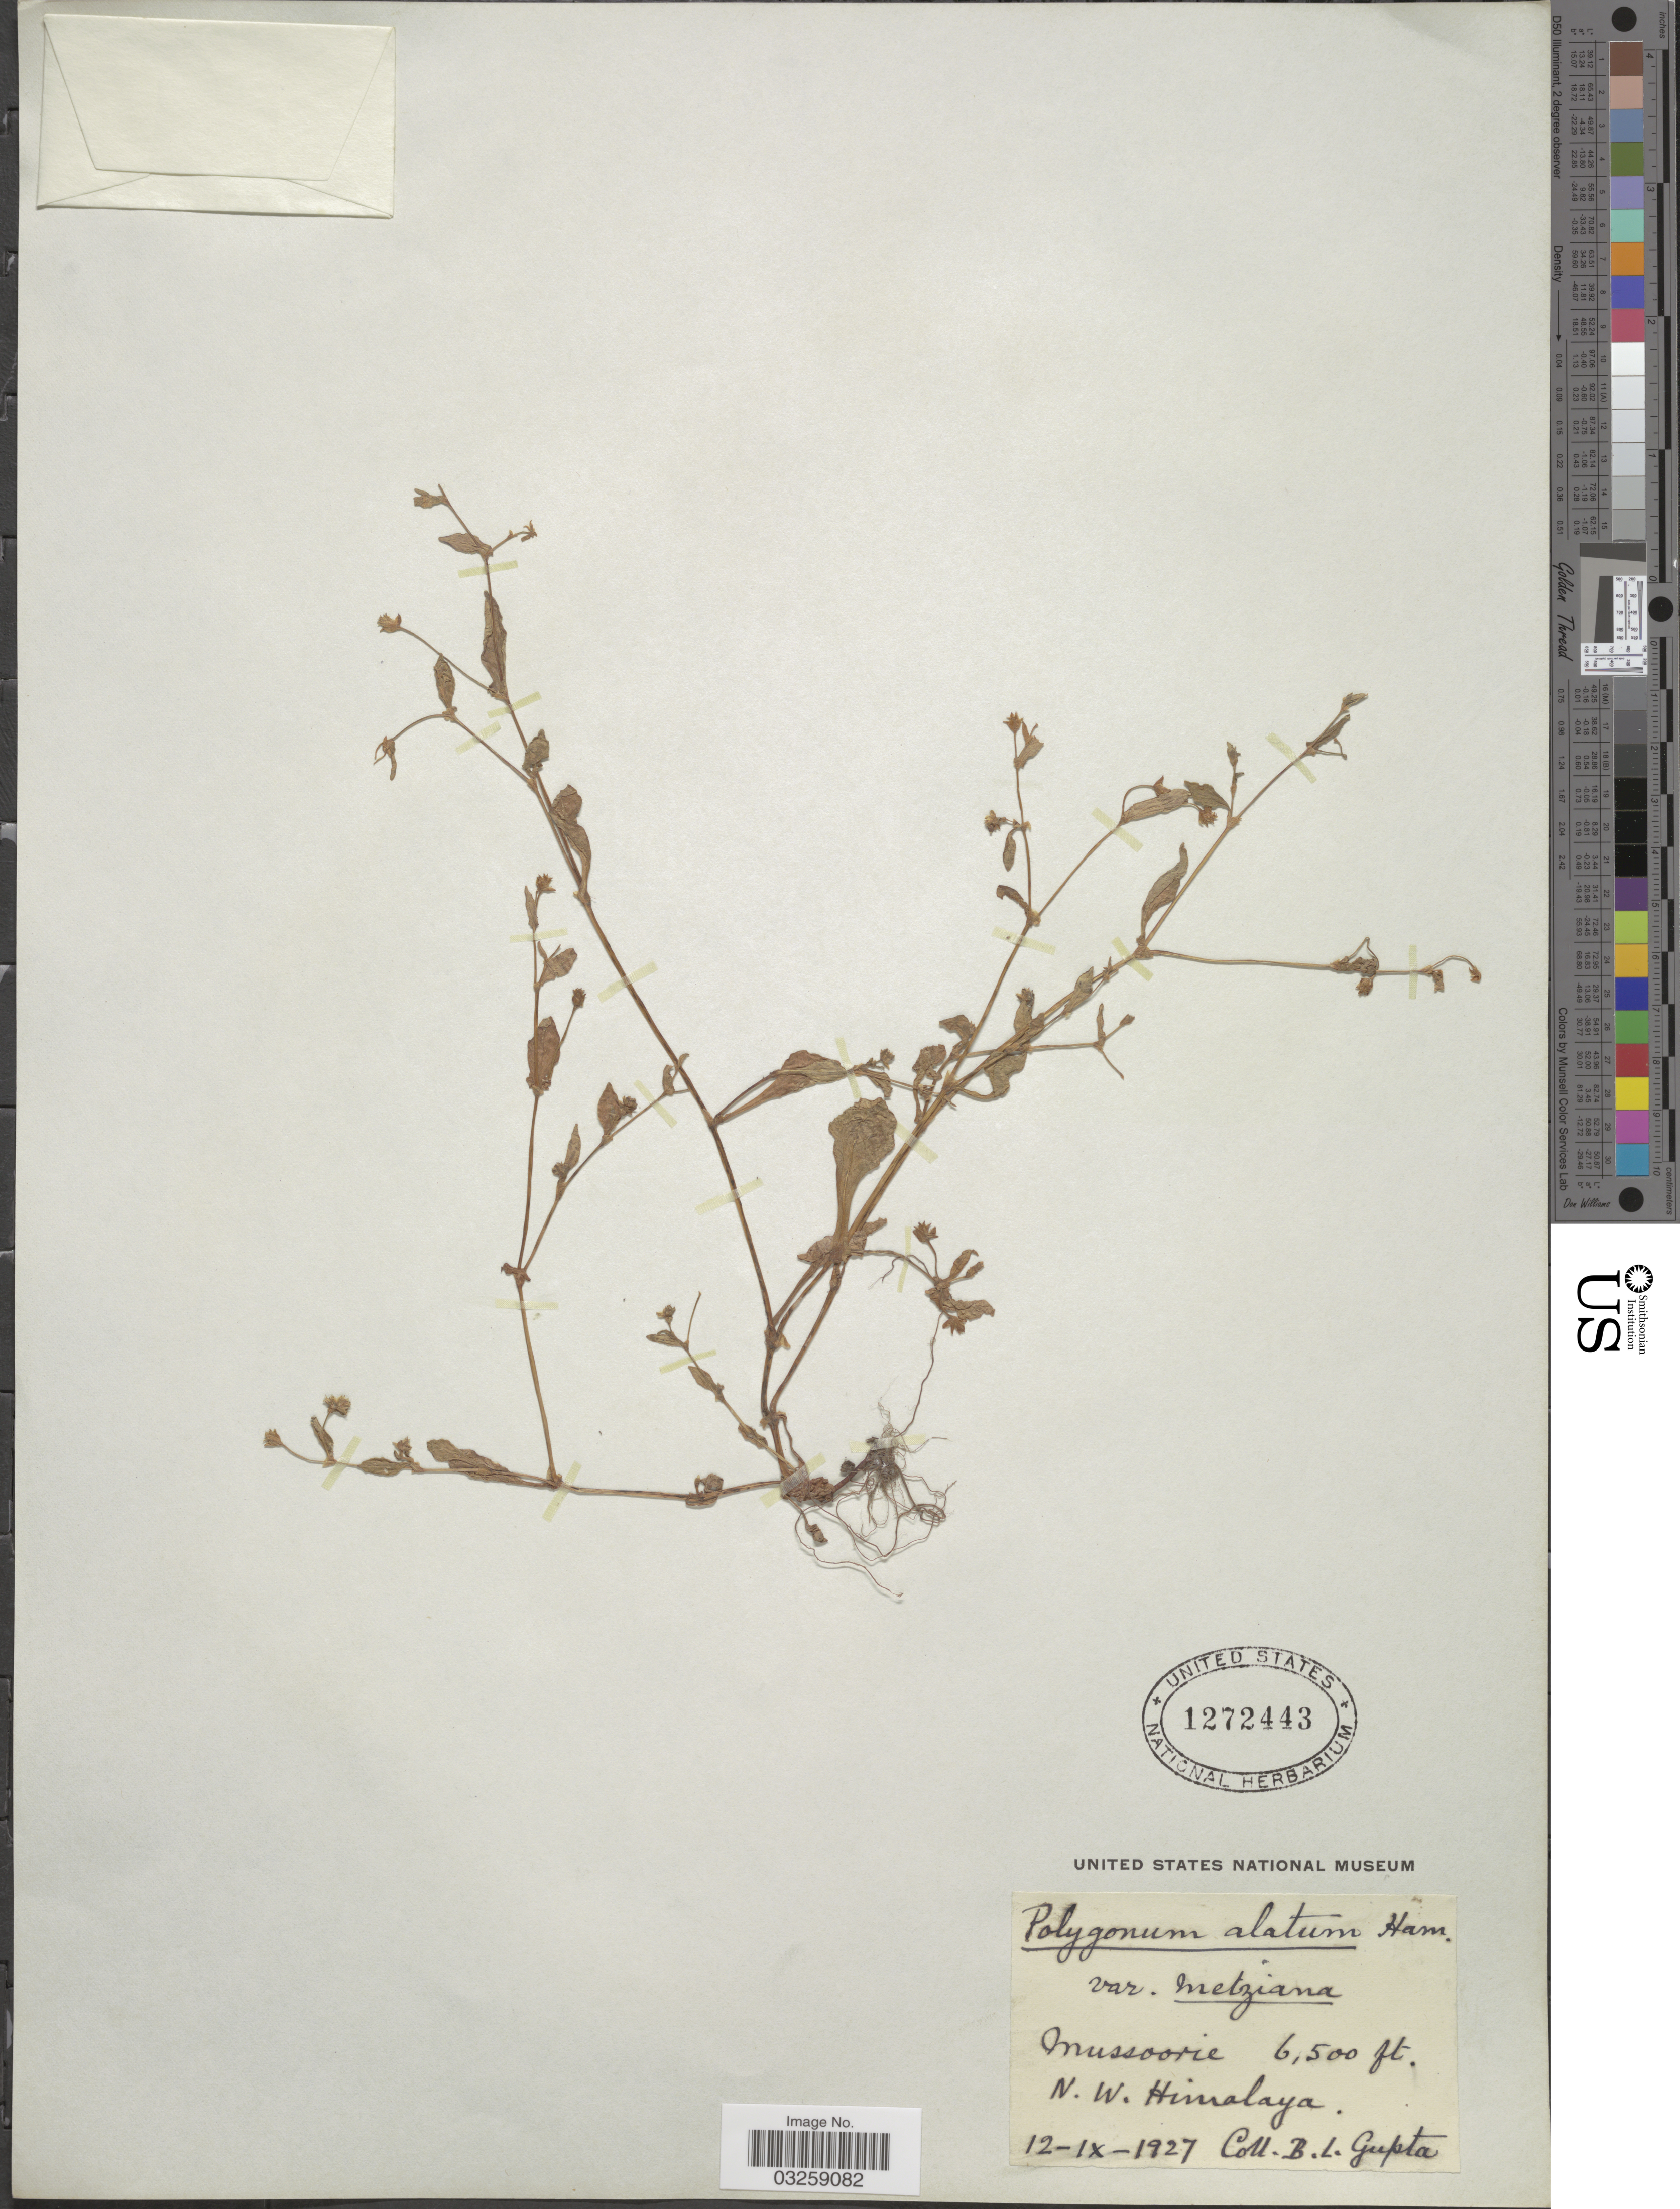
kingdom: Plantae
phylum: Tracheophyta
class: Magnoliopsida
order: Caryophyllales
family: Polygonaceae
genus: Polygonum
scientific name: Polygonum nepalense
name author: Meisn.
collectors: B. L. Gupta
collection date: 1927-09-12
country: India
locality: Mussoorie. N. W. Himalaya.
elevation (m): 1981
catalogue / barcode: US 1272443